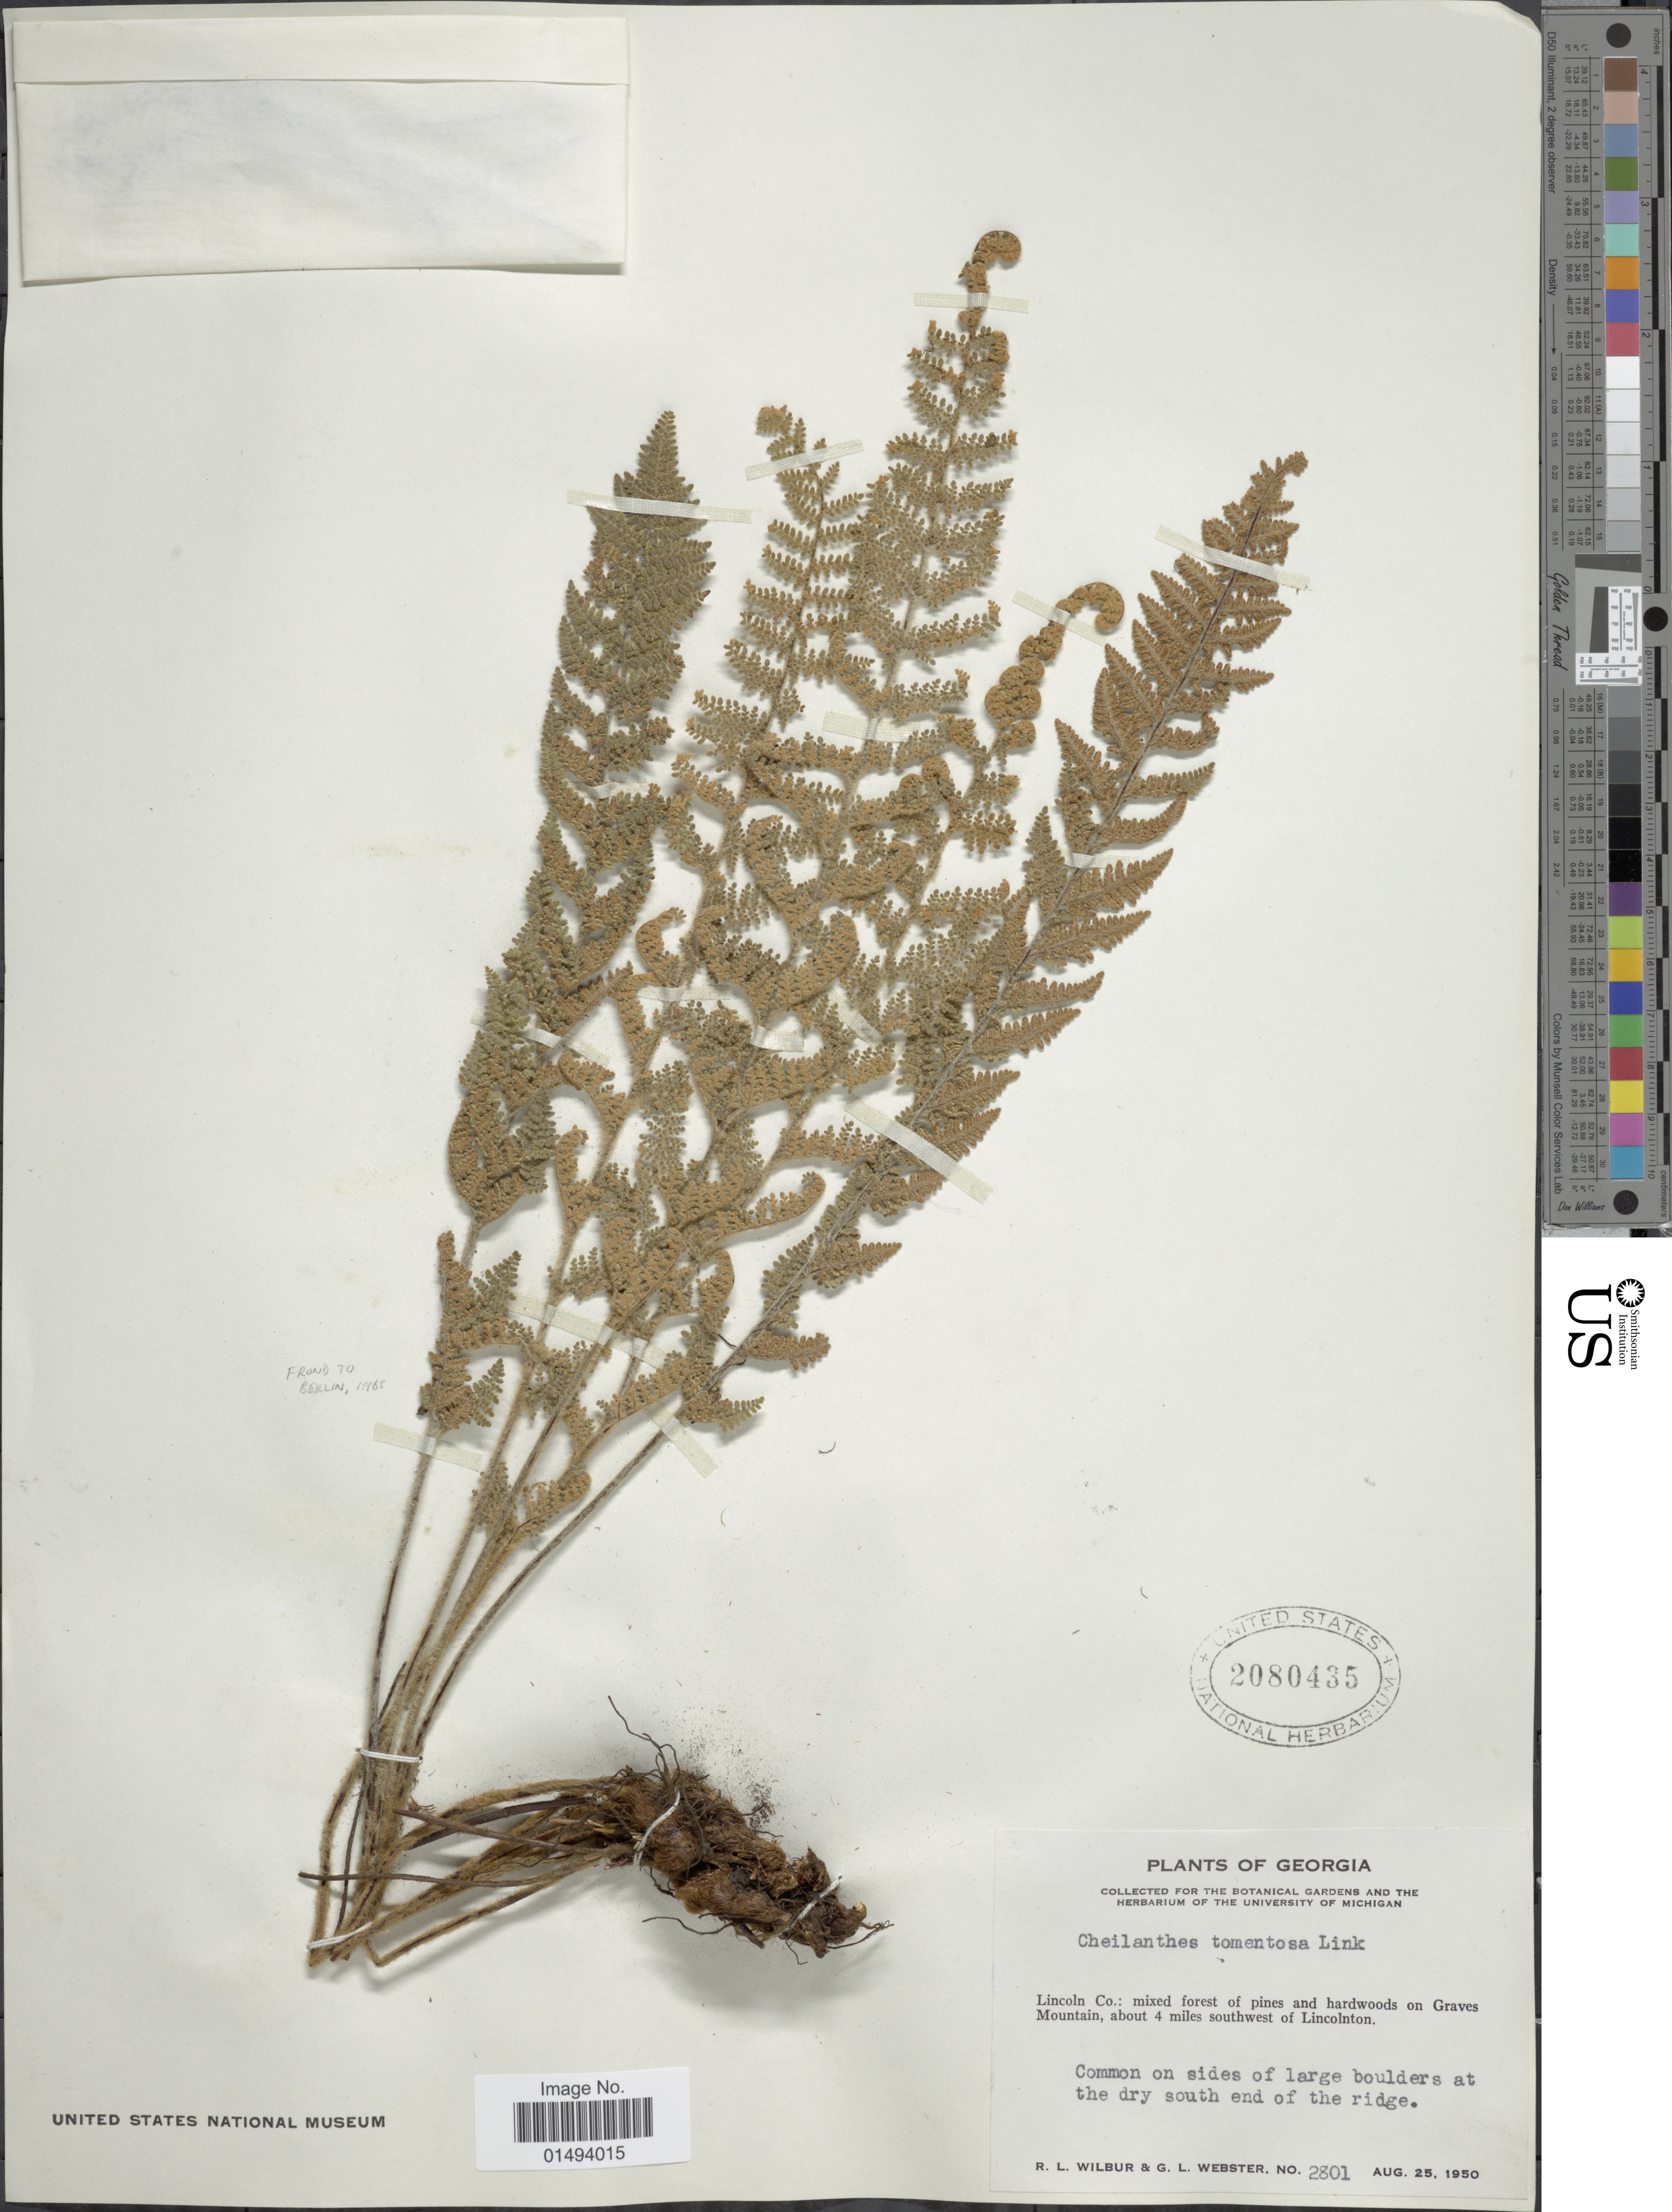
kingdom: Plantae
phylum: Tracheophyta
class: Polypodiopsida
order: Polypodiales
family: Pteridaceae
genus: Myriopteris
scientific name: Myriopteris tomentosa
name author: (Link) Fée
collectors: R. L. Wilbur & G. L. Webster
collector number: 2801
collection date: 1950-08-25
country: United States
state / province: Georgia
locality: Georgia, Lincoln Co.: Mixed forest of pines and hardwoods on Graves Mountain, about 4 miles southwest of Lincolnton,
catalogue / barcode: US 2080435